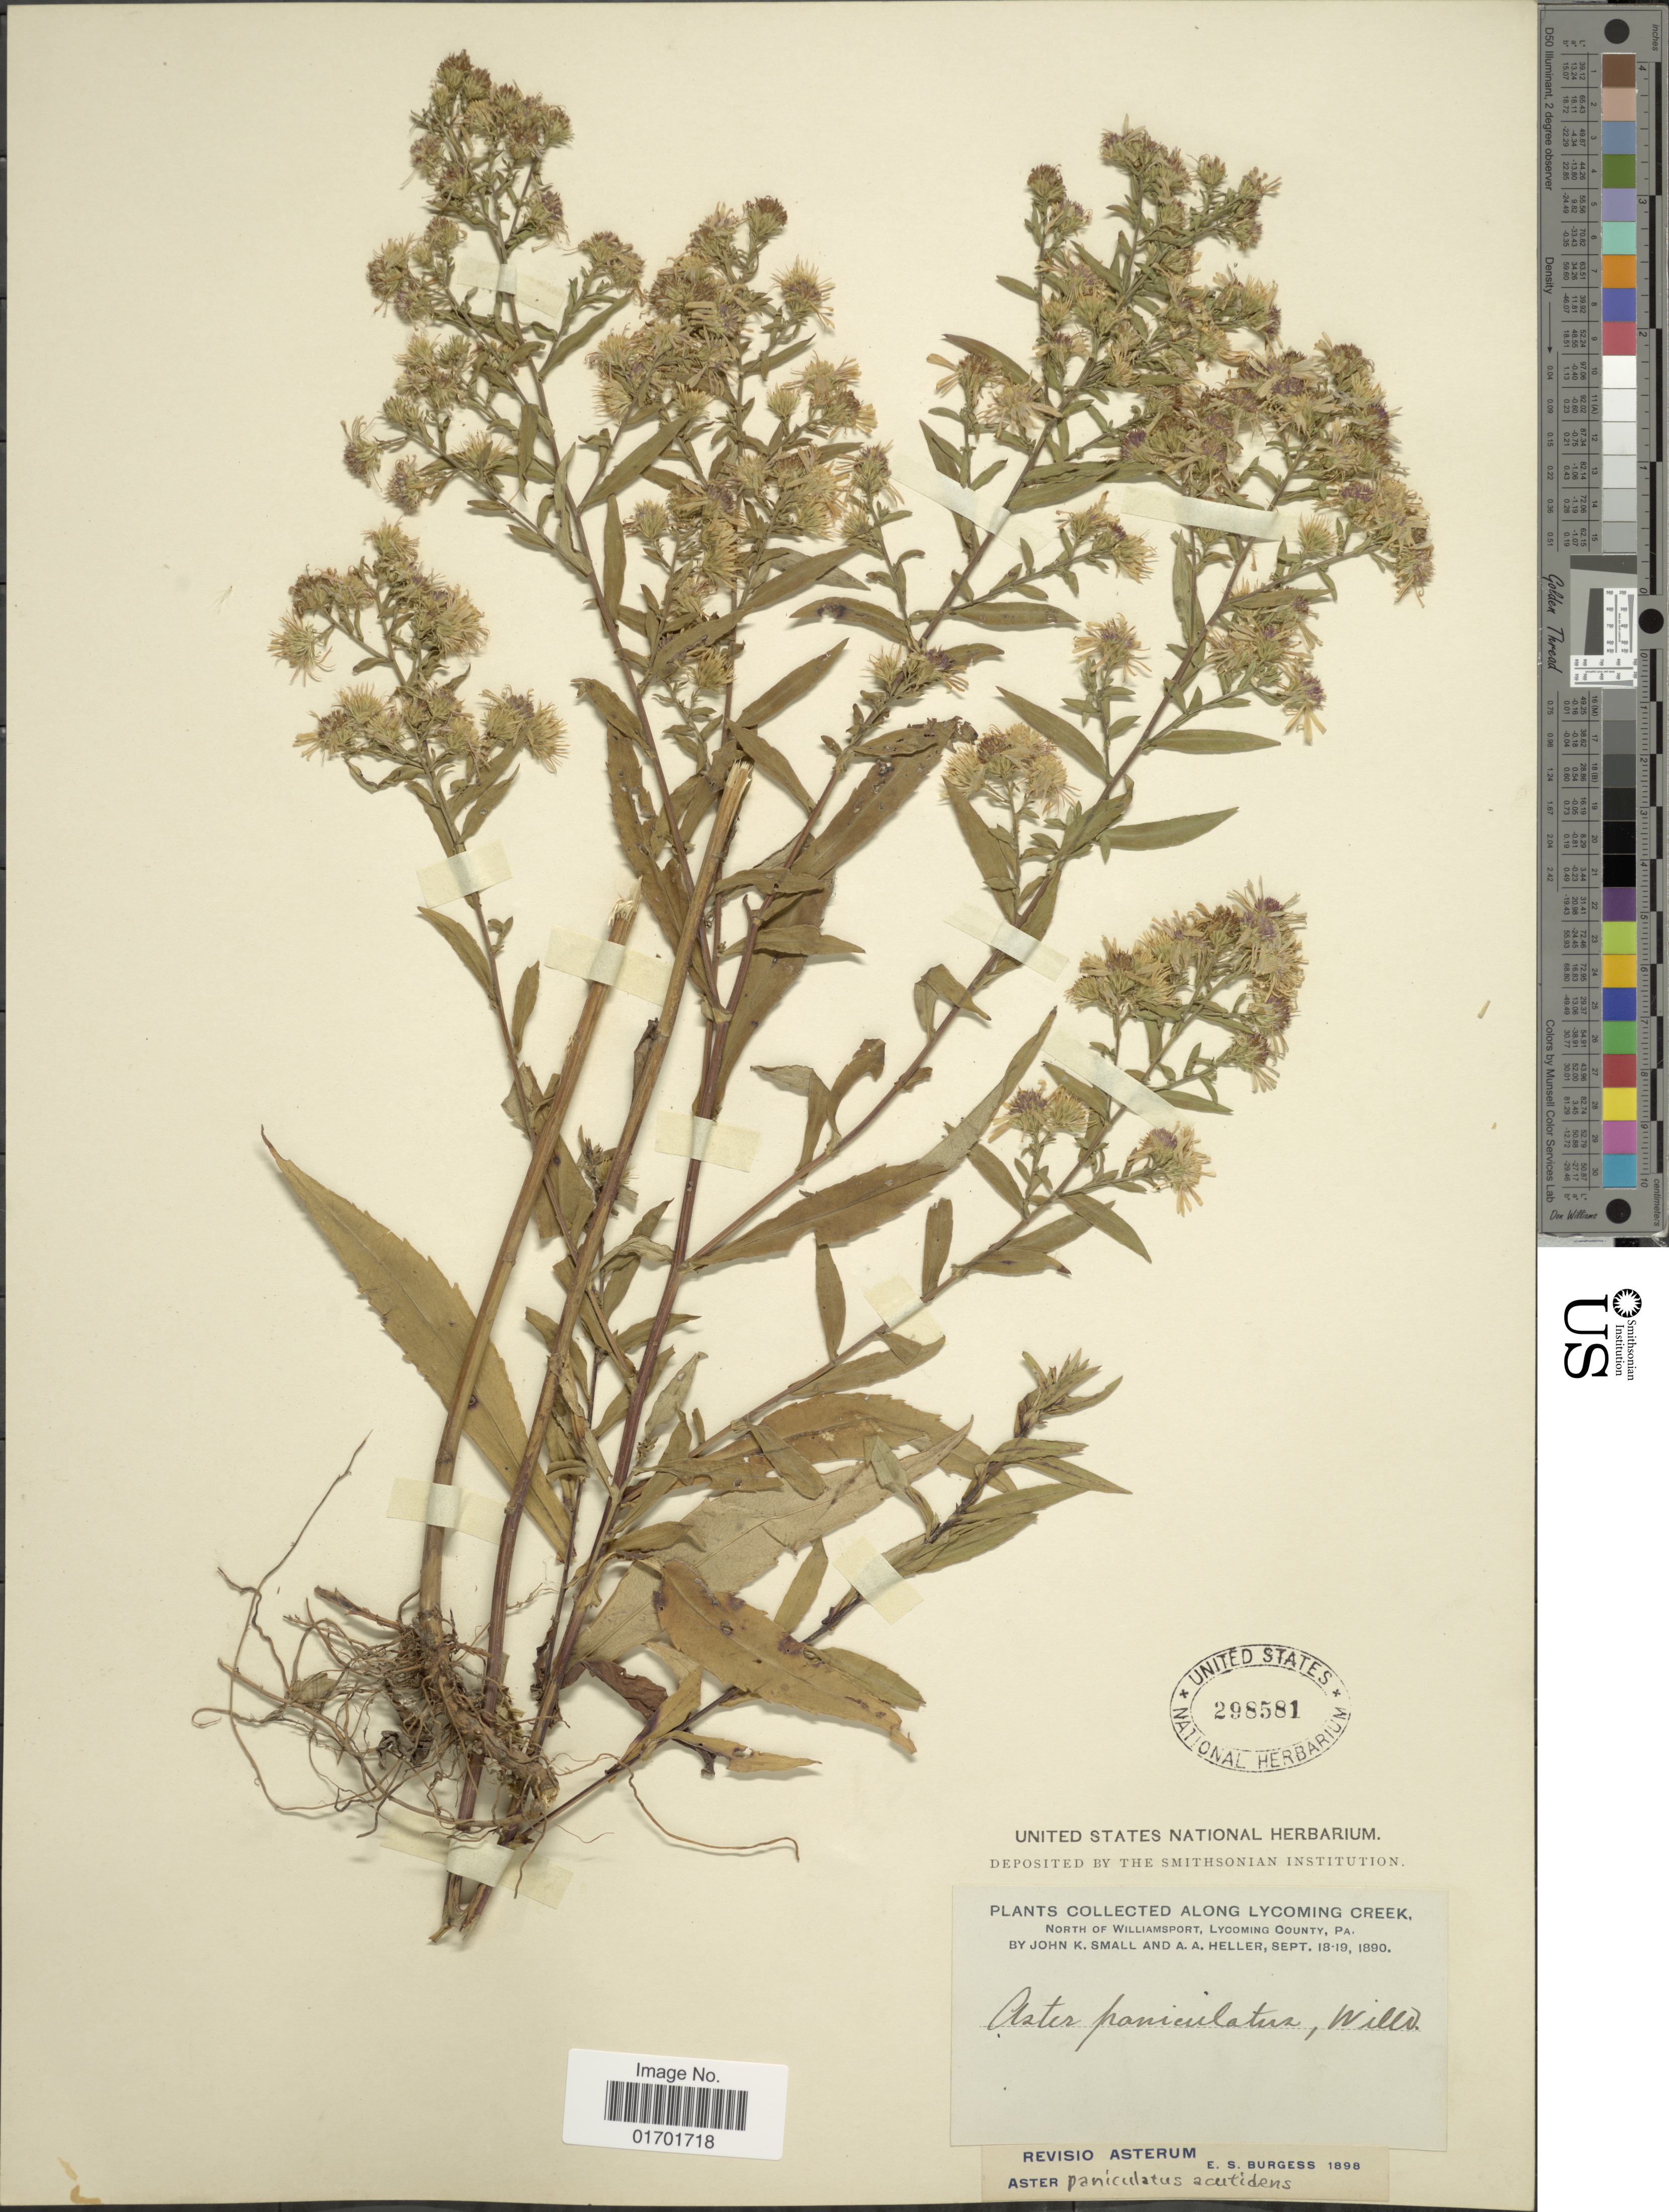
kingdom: Plantae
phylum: Tracheophyta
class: Magnoliopsida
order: Asterales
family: Asteraceae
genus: Symphyotrichum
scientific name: Symphyotrichum lanceolatum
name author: (Willd.) G.L. Nesom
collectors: J. K. Small & A. A. Heller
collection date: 1890-09-18/1890-09-19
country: United States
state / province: Pennsylvania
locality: Along Lycoming Creek, north of Williamsport, Lycoming County.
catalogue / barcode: US 298581